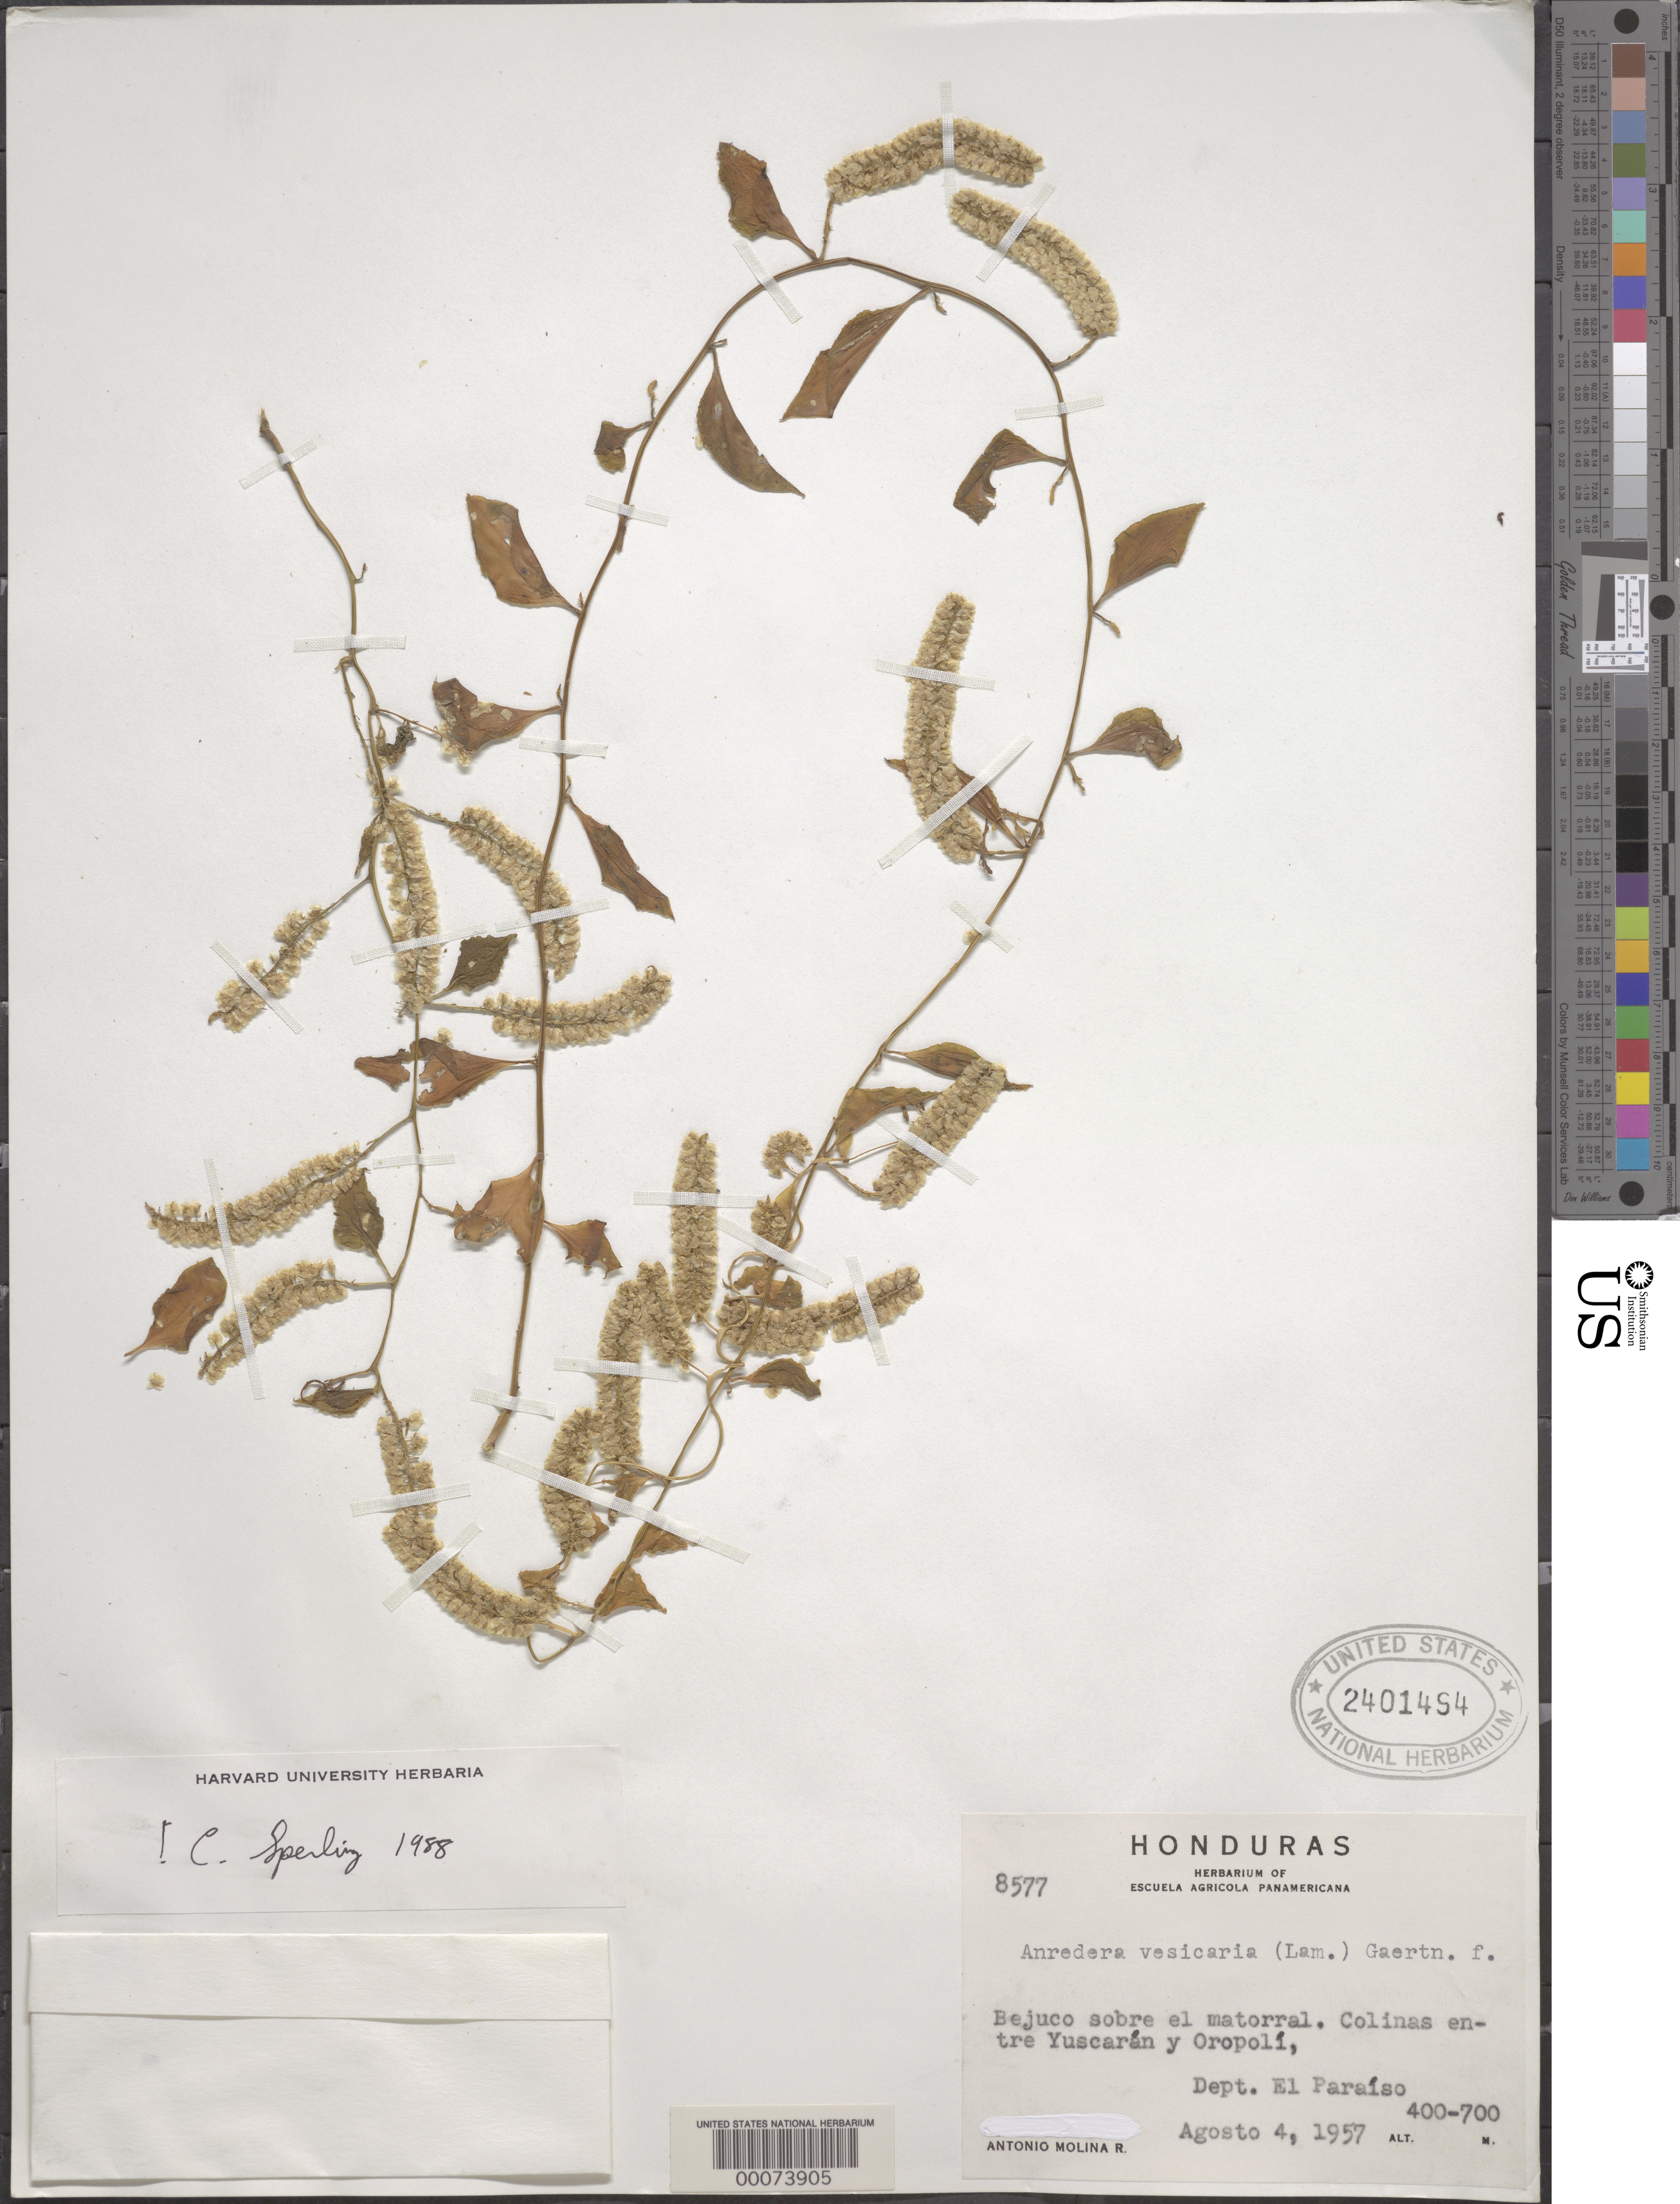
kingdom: Plantae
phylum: Tracheophyta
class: Magnoliopsida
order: Caryophyllales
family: Basellaceae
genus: Anredera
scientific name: Anredera vesicaria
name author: (Lam.) C.F. Gaertn.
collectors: A. Molina R.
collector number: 8577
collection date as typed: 04 Aug 1957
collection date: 1957-08-04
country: Honduras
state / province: El Paraíso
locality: Between Yuscaran and Oropoli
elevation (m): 400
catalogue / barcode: US 2401494